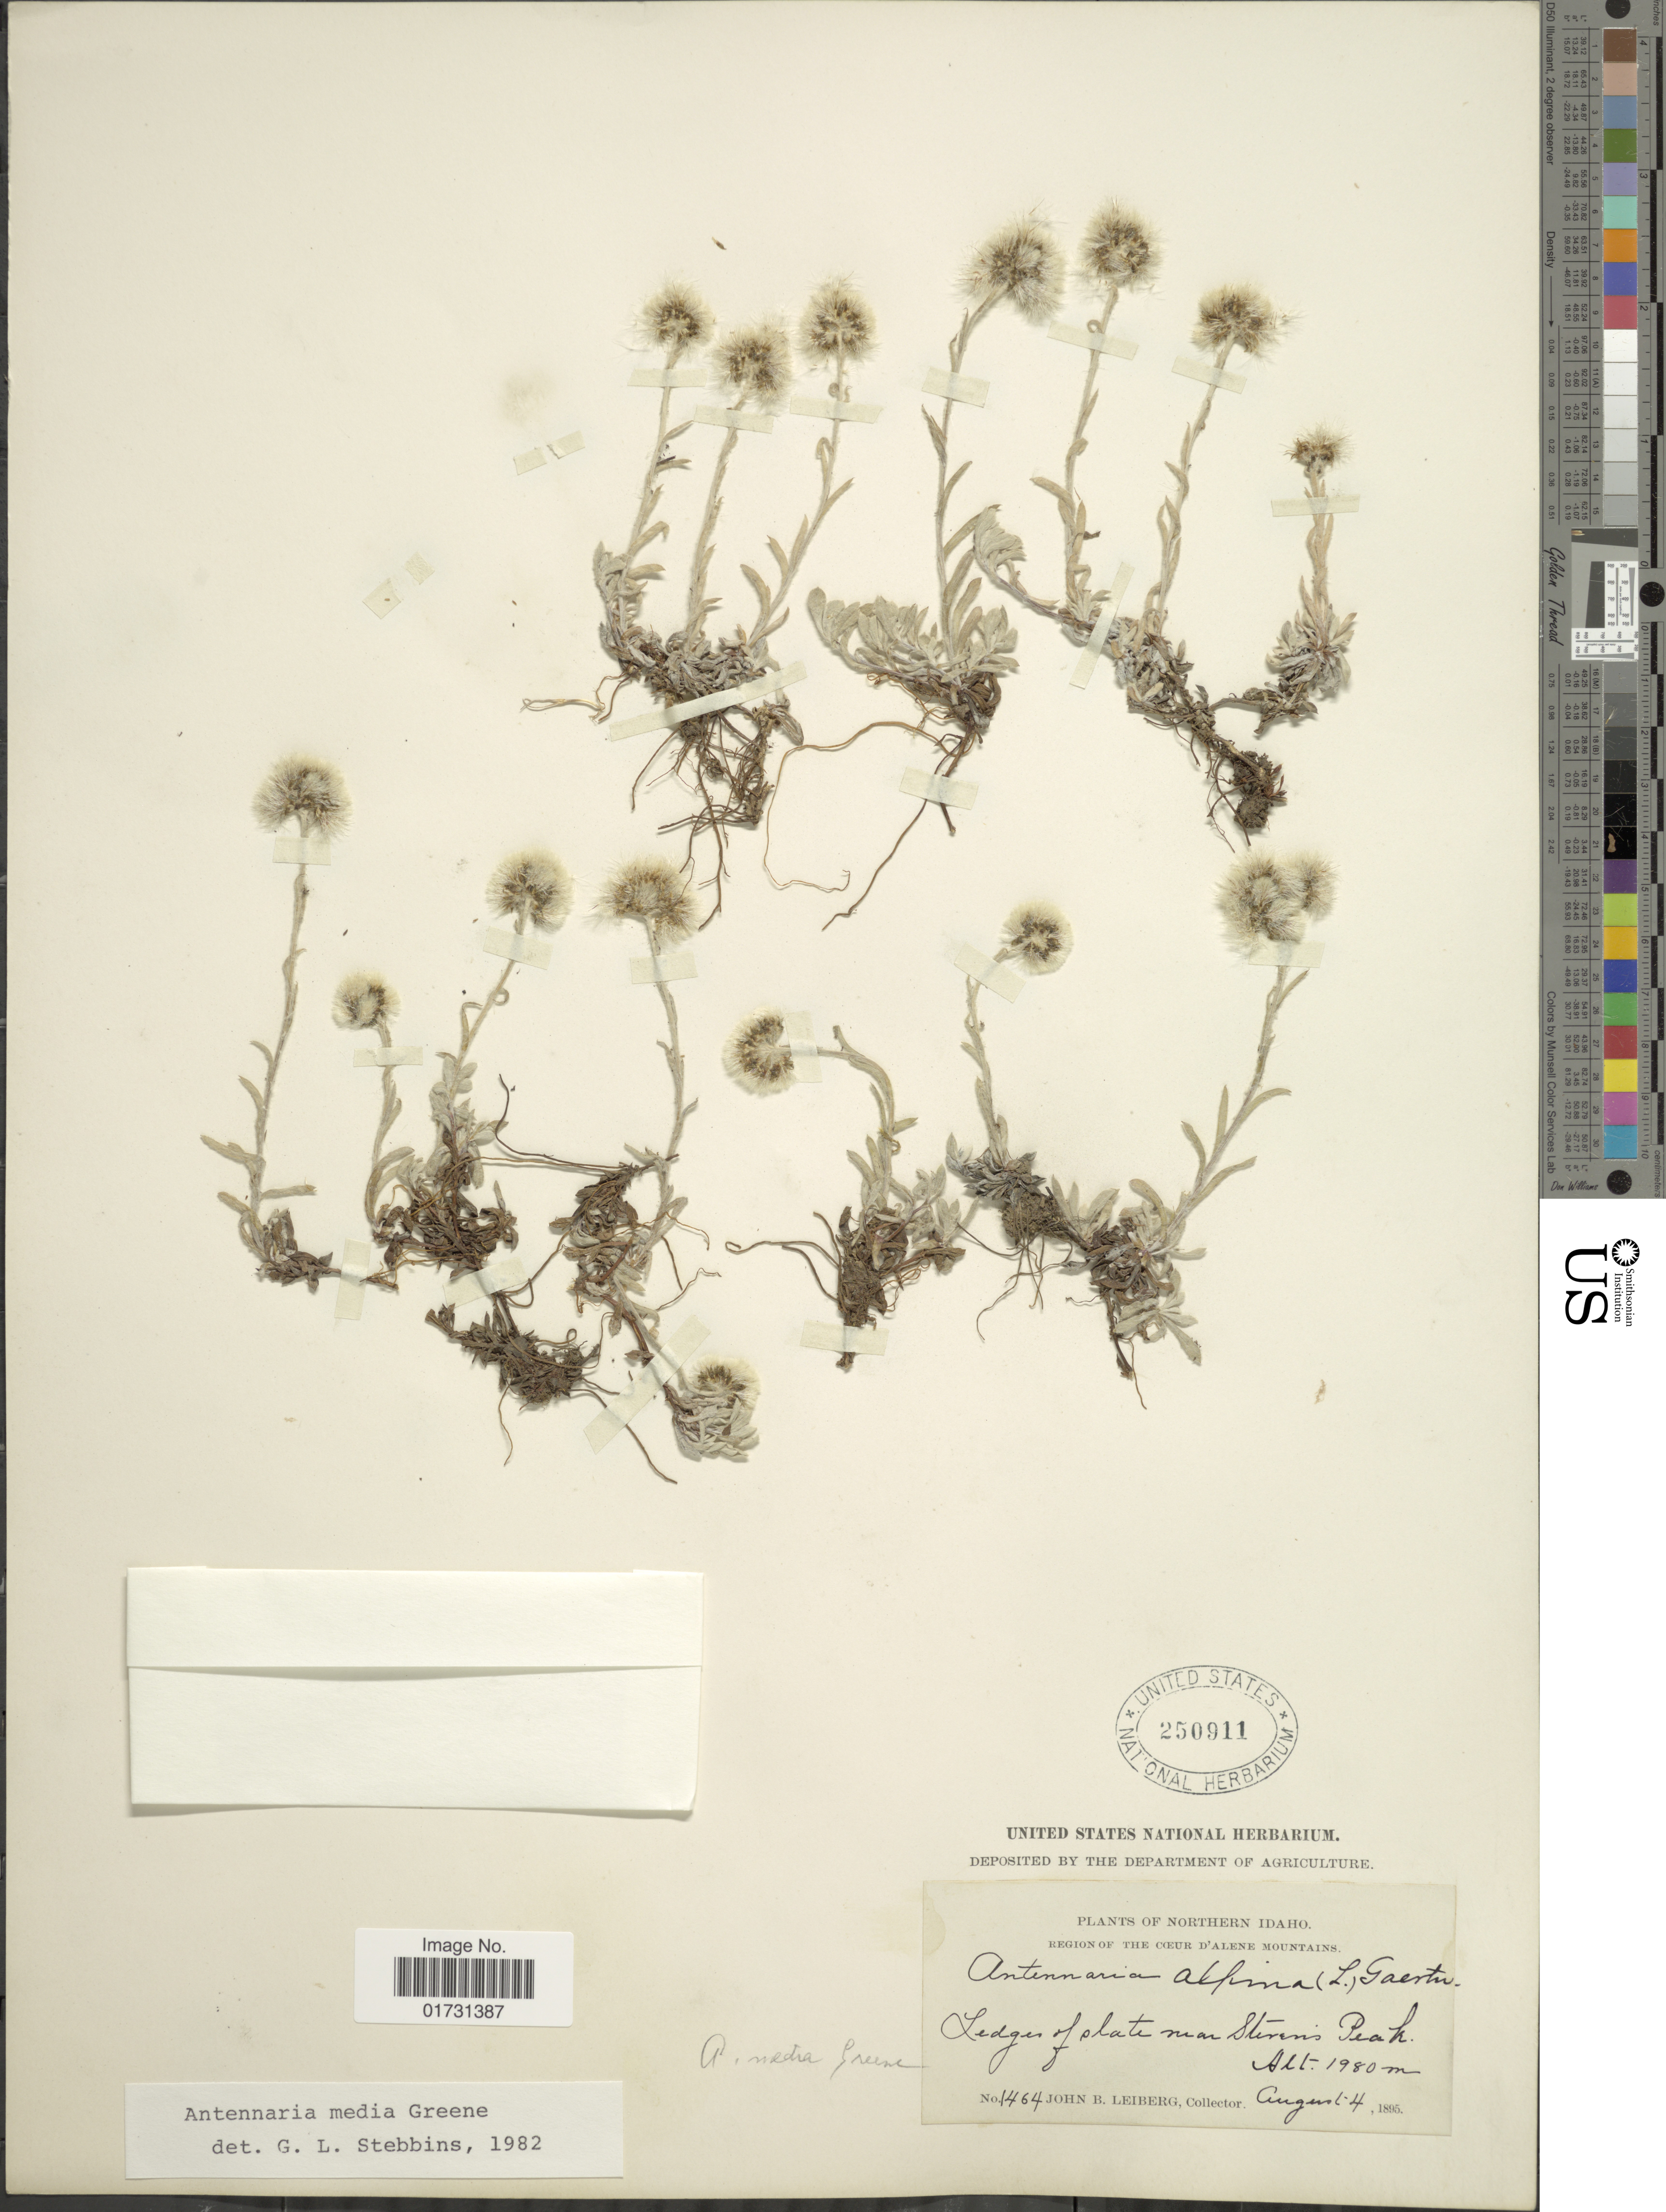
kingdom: Plantae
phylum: Tracheophyta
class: Magnoliopsida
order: Asterales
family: Asteraceae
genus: Antennaria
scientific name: Antennaria media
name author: Greene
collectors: J. B. Leiberg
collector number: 1464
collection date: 1895-08-04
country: United States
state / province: Idaho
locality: Region of The Coeur D'Alene Mountains, Ledges of State near Sterenis Peak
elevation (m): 1980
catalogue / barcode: US 250911